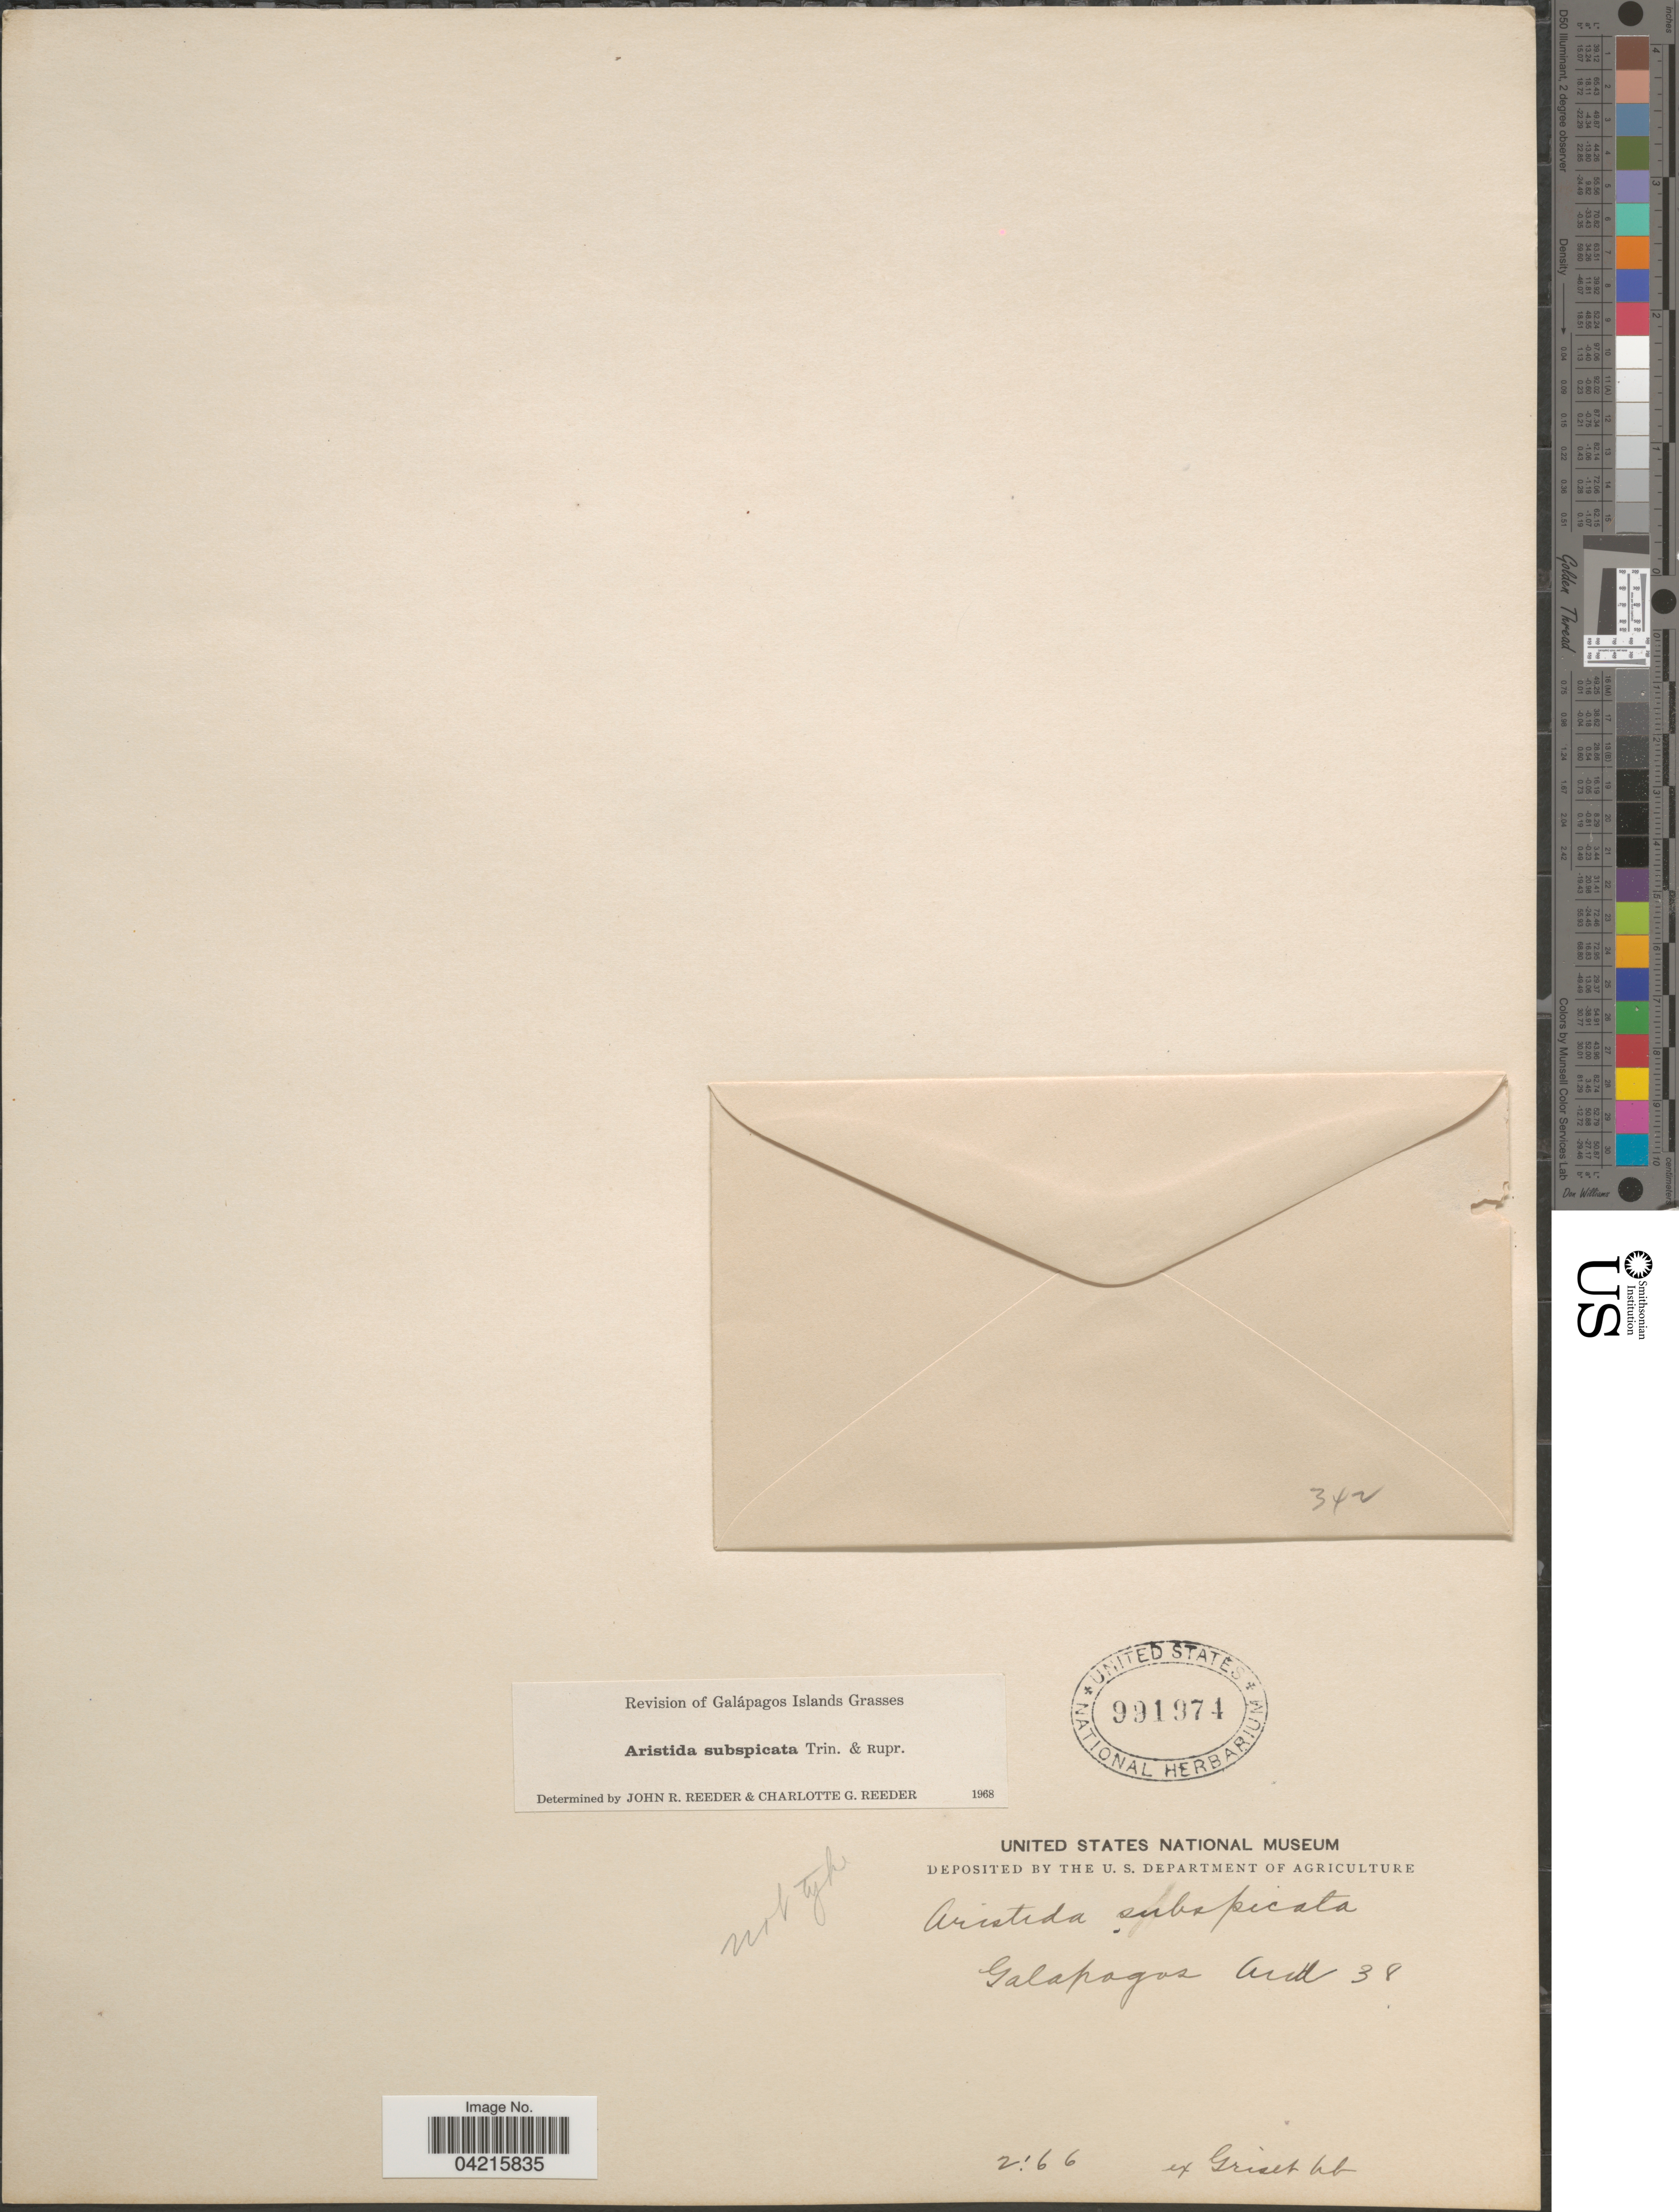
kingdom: Plantae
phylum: Tracheophyta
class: Liliopsida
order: Poales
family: Poaceae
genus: Aristida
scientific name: Aristida subspicata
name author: Trin. & Rupr.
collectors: Aud.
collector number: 38?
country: Ecuador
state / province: Colón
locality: Galapagos.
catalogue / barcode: US 991974